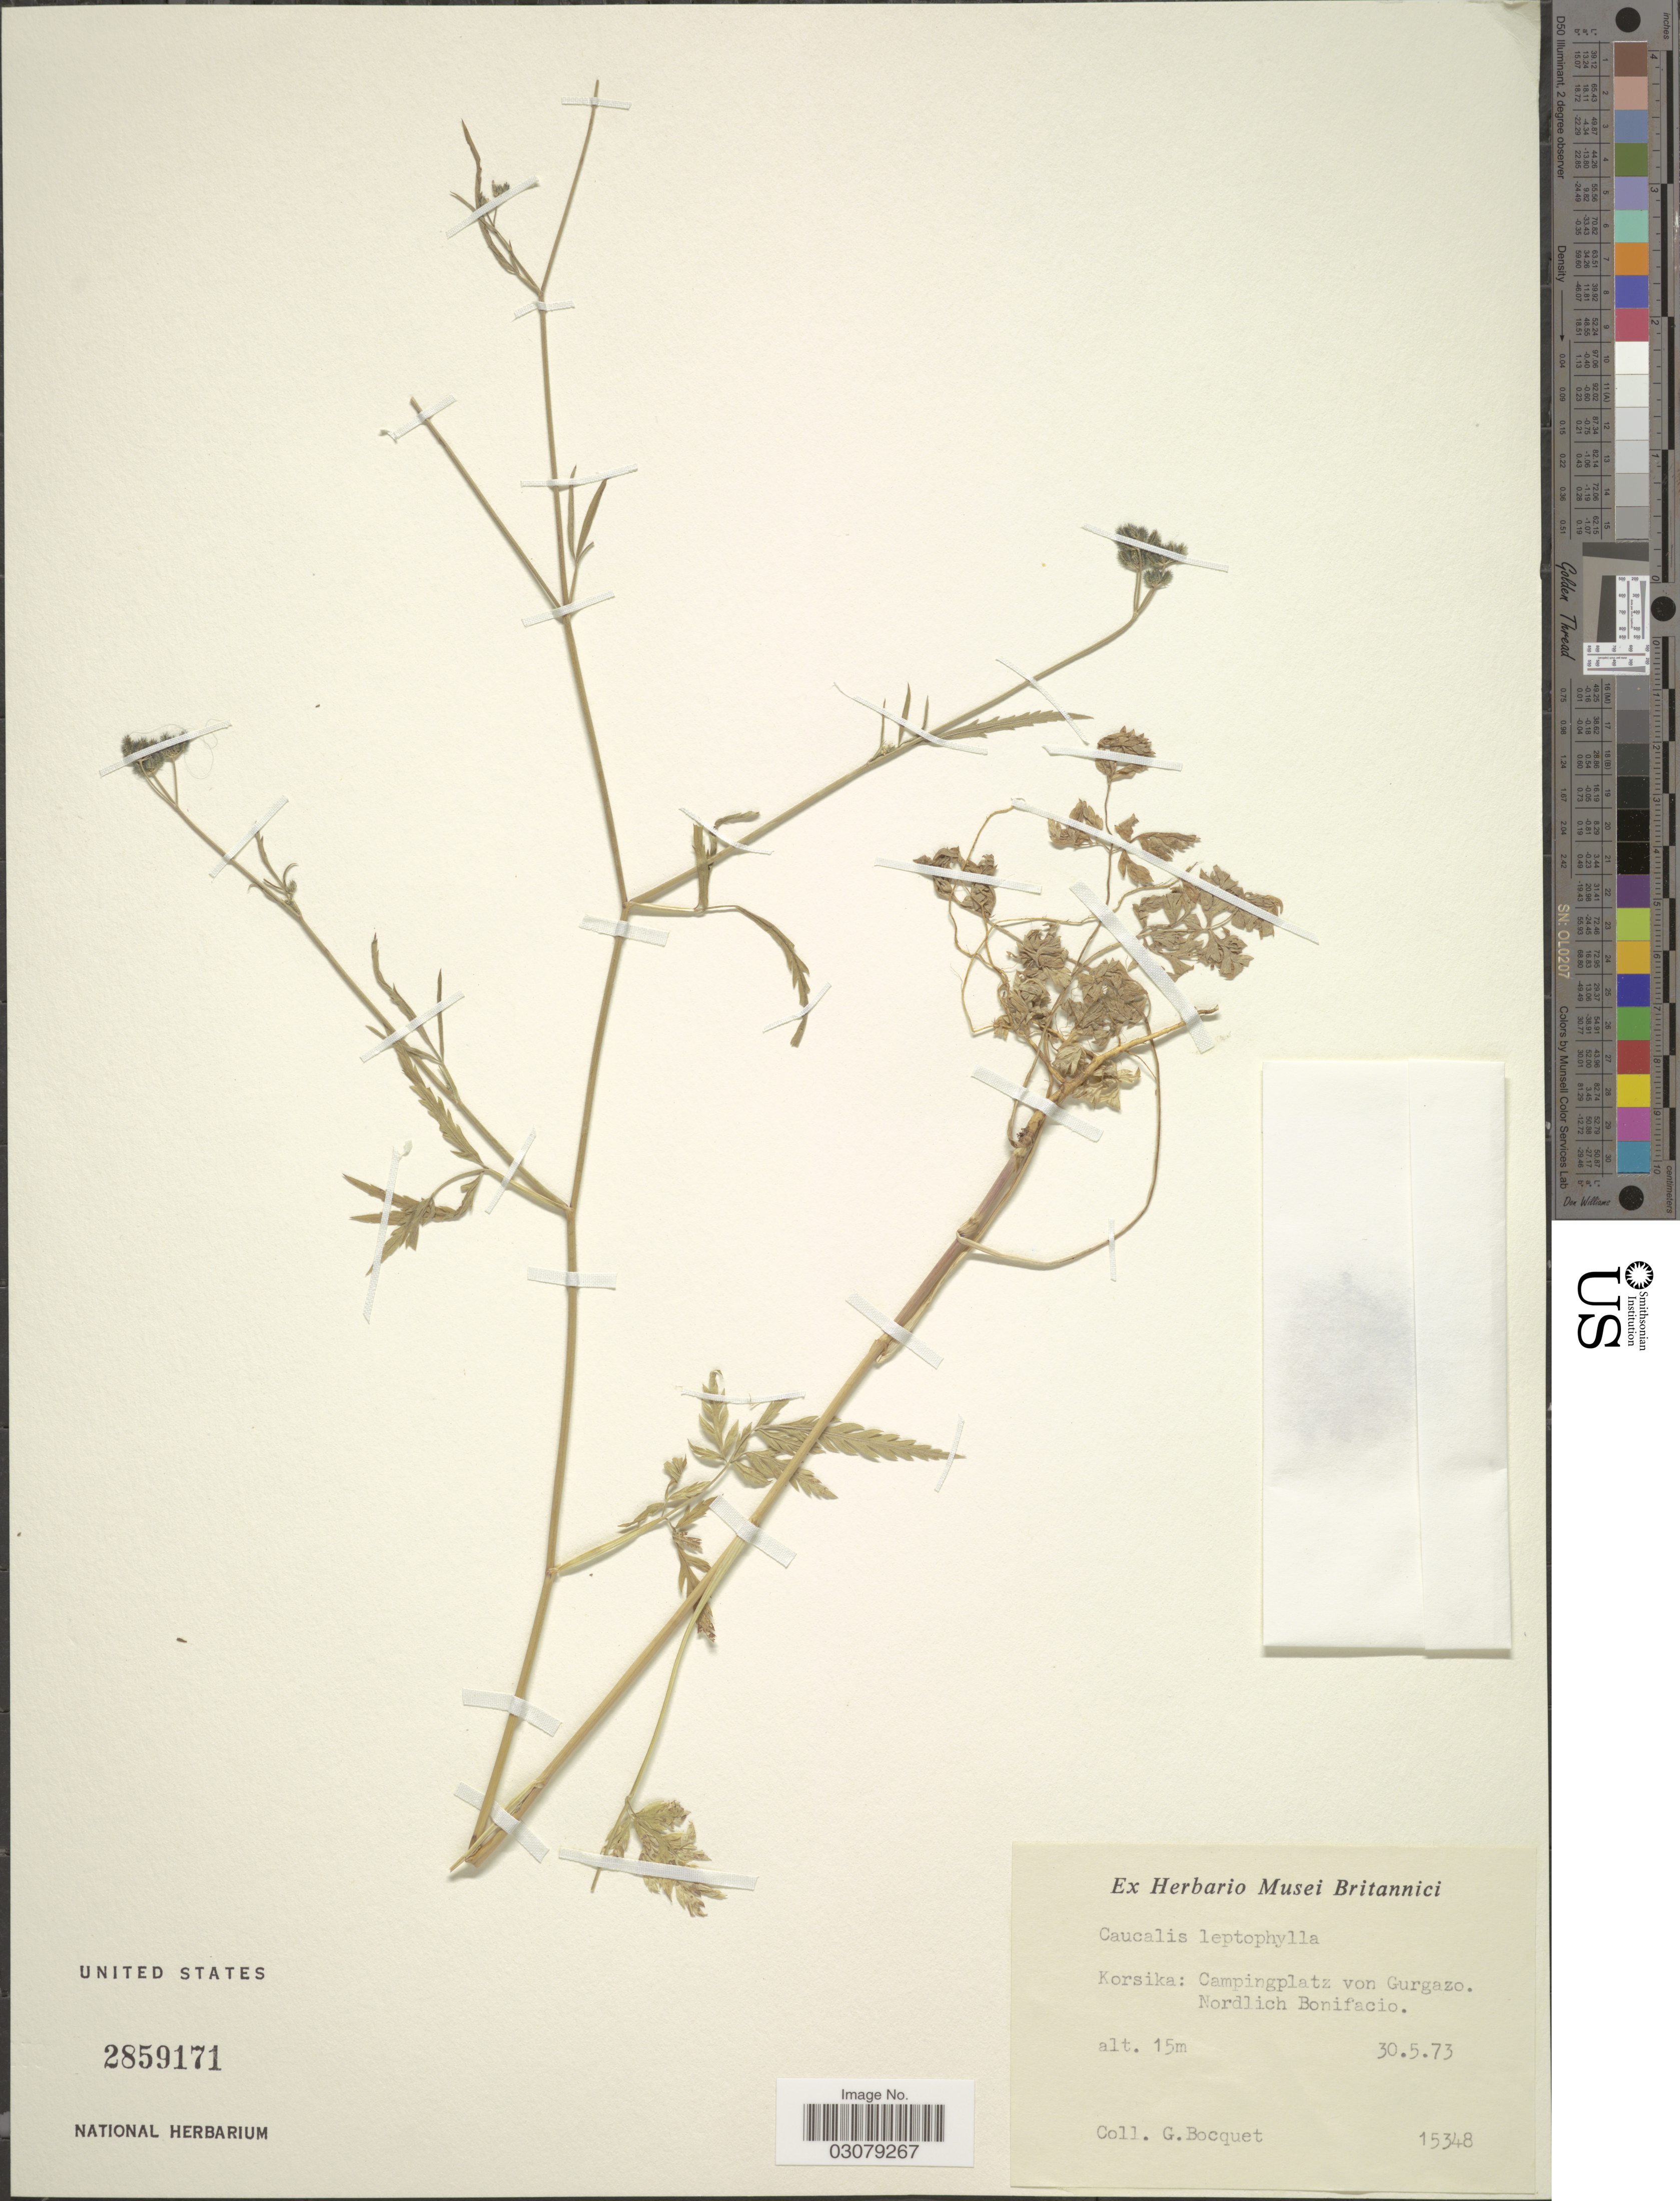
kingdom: Plantae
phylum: Tracheophyta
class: Magnoliopsida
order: Apiales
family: Apiaceae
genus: Torilis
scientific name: Torilis leptophylla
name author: (L.) Rchb. f.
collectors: G. Bocquet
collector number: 15348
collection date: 1973-05-30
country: France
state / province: Corsica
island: Corse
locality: Korsika: Campingplatz von Gurgazo. Nordlich Bonifacio.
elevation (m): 15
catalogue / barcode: US 2859171